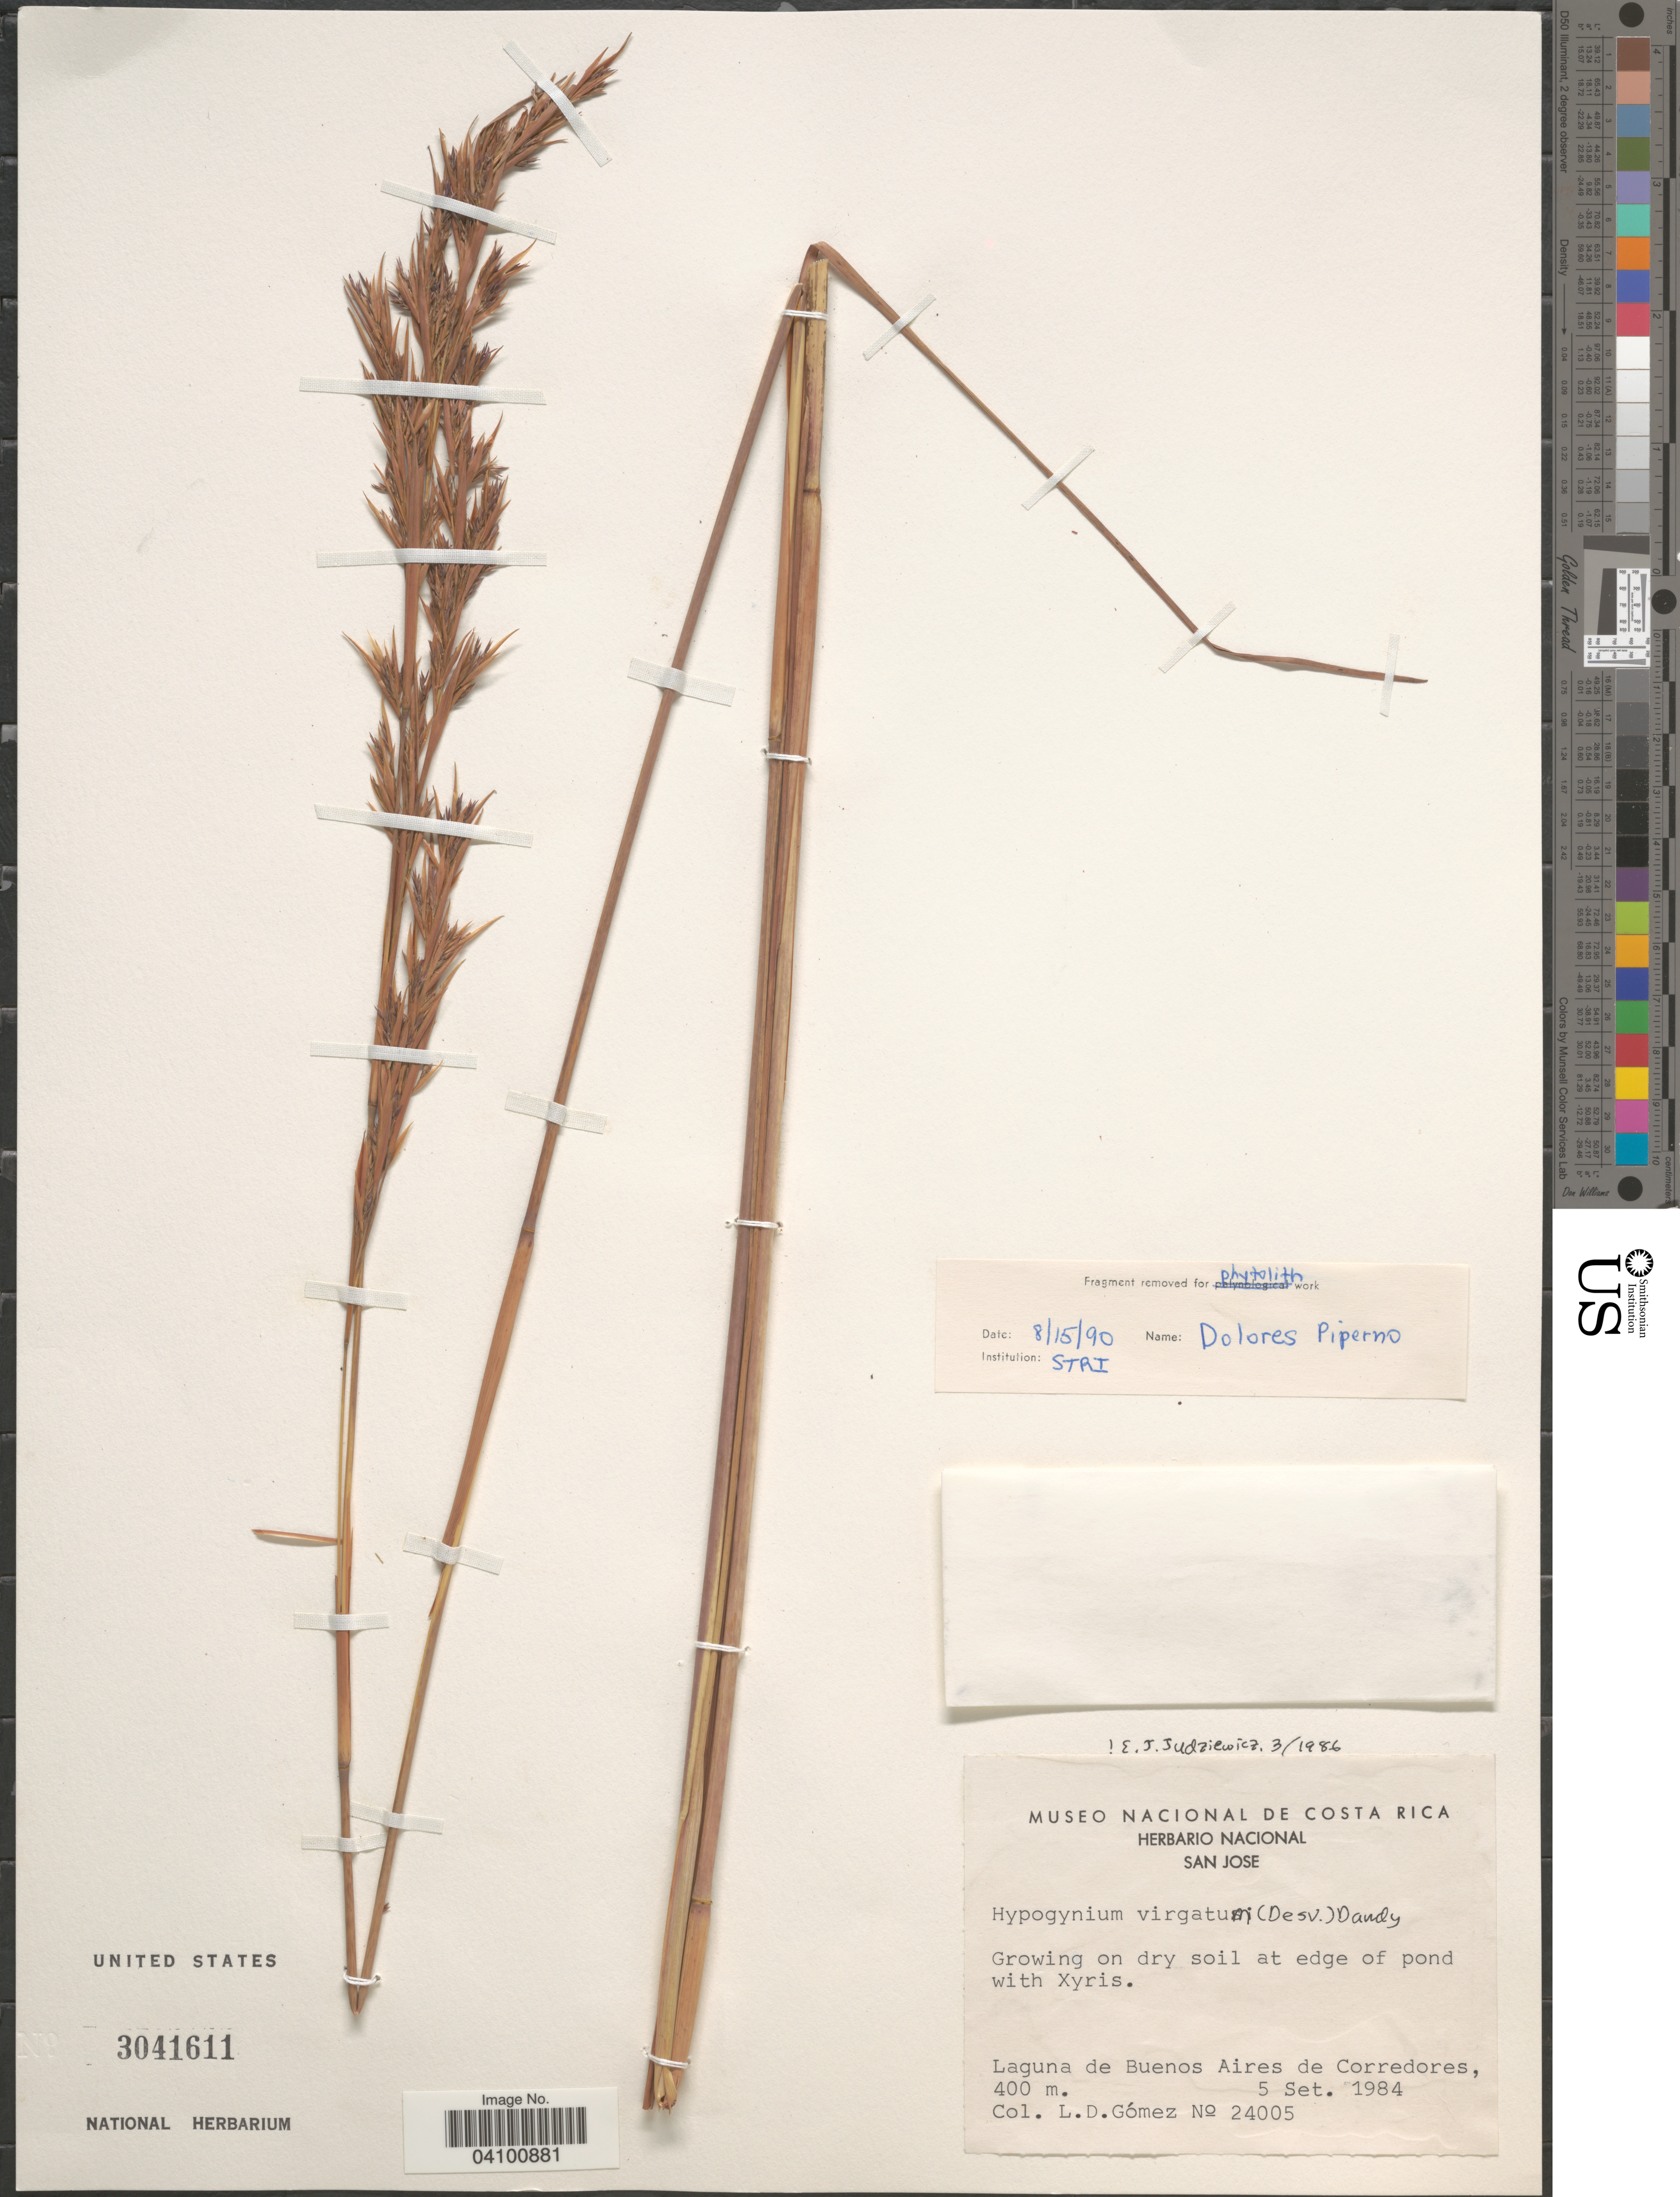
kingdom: Plantae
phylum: Tracheophyta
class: Liliopsida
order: Poales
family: Poaceae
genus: Andropogon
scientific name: Andropogon virgatus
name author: Desv. ex Ham.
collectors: L. D. Gómez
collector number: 24005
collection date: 1984-09-05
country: Costa Rica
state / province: San José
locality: Laguna de Buenos Aires de Corredores.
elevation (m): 400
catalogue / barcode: US 3041611